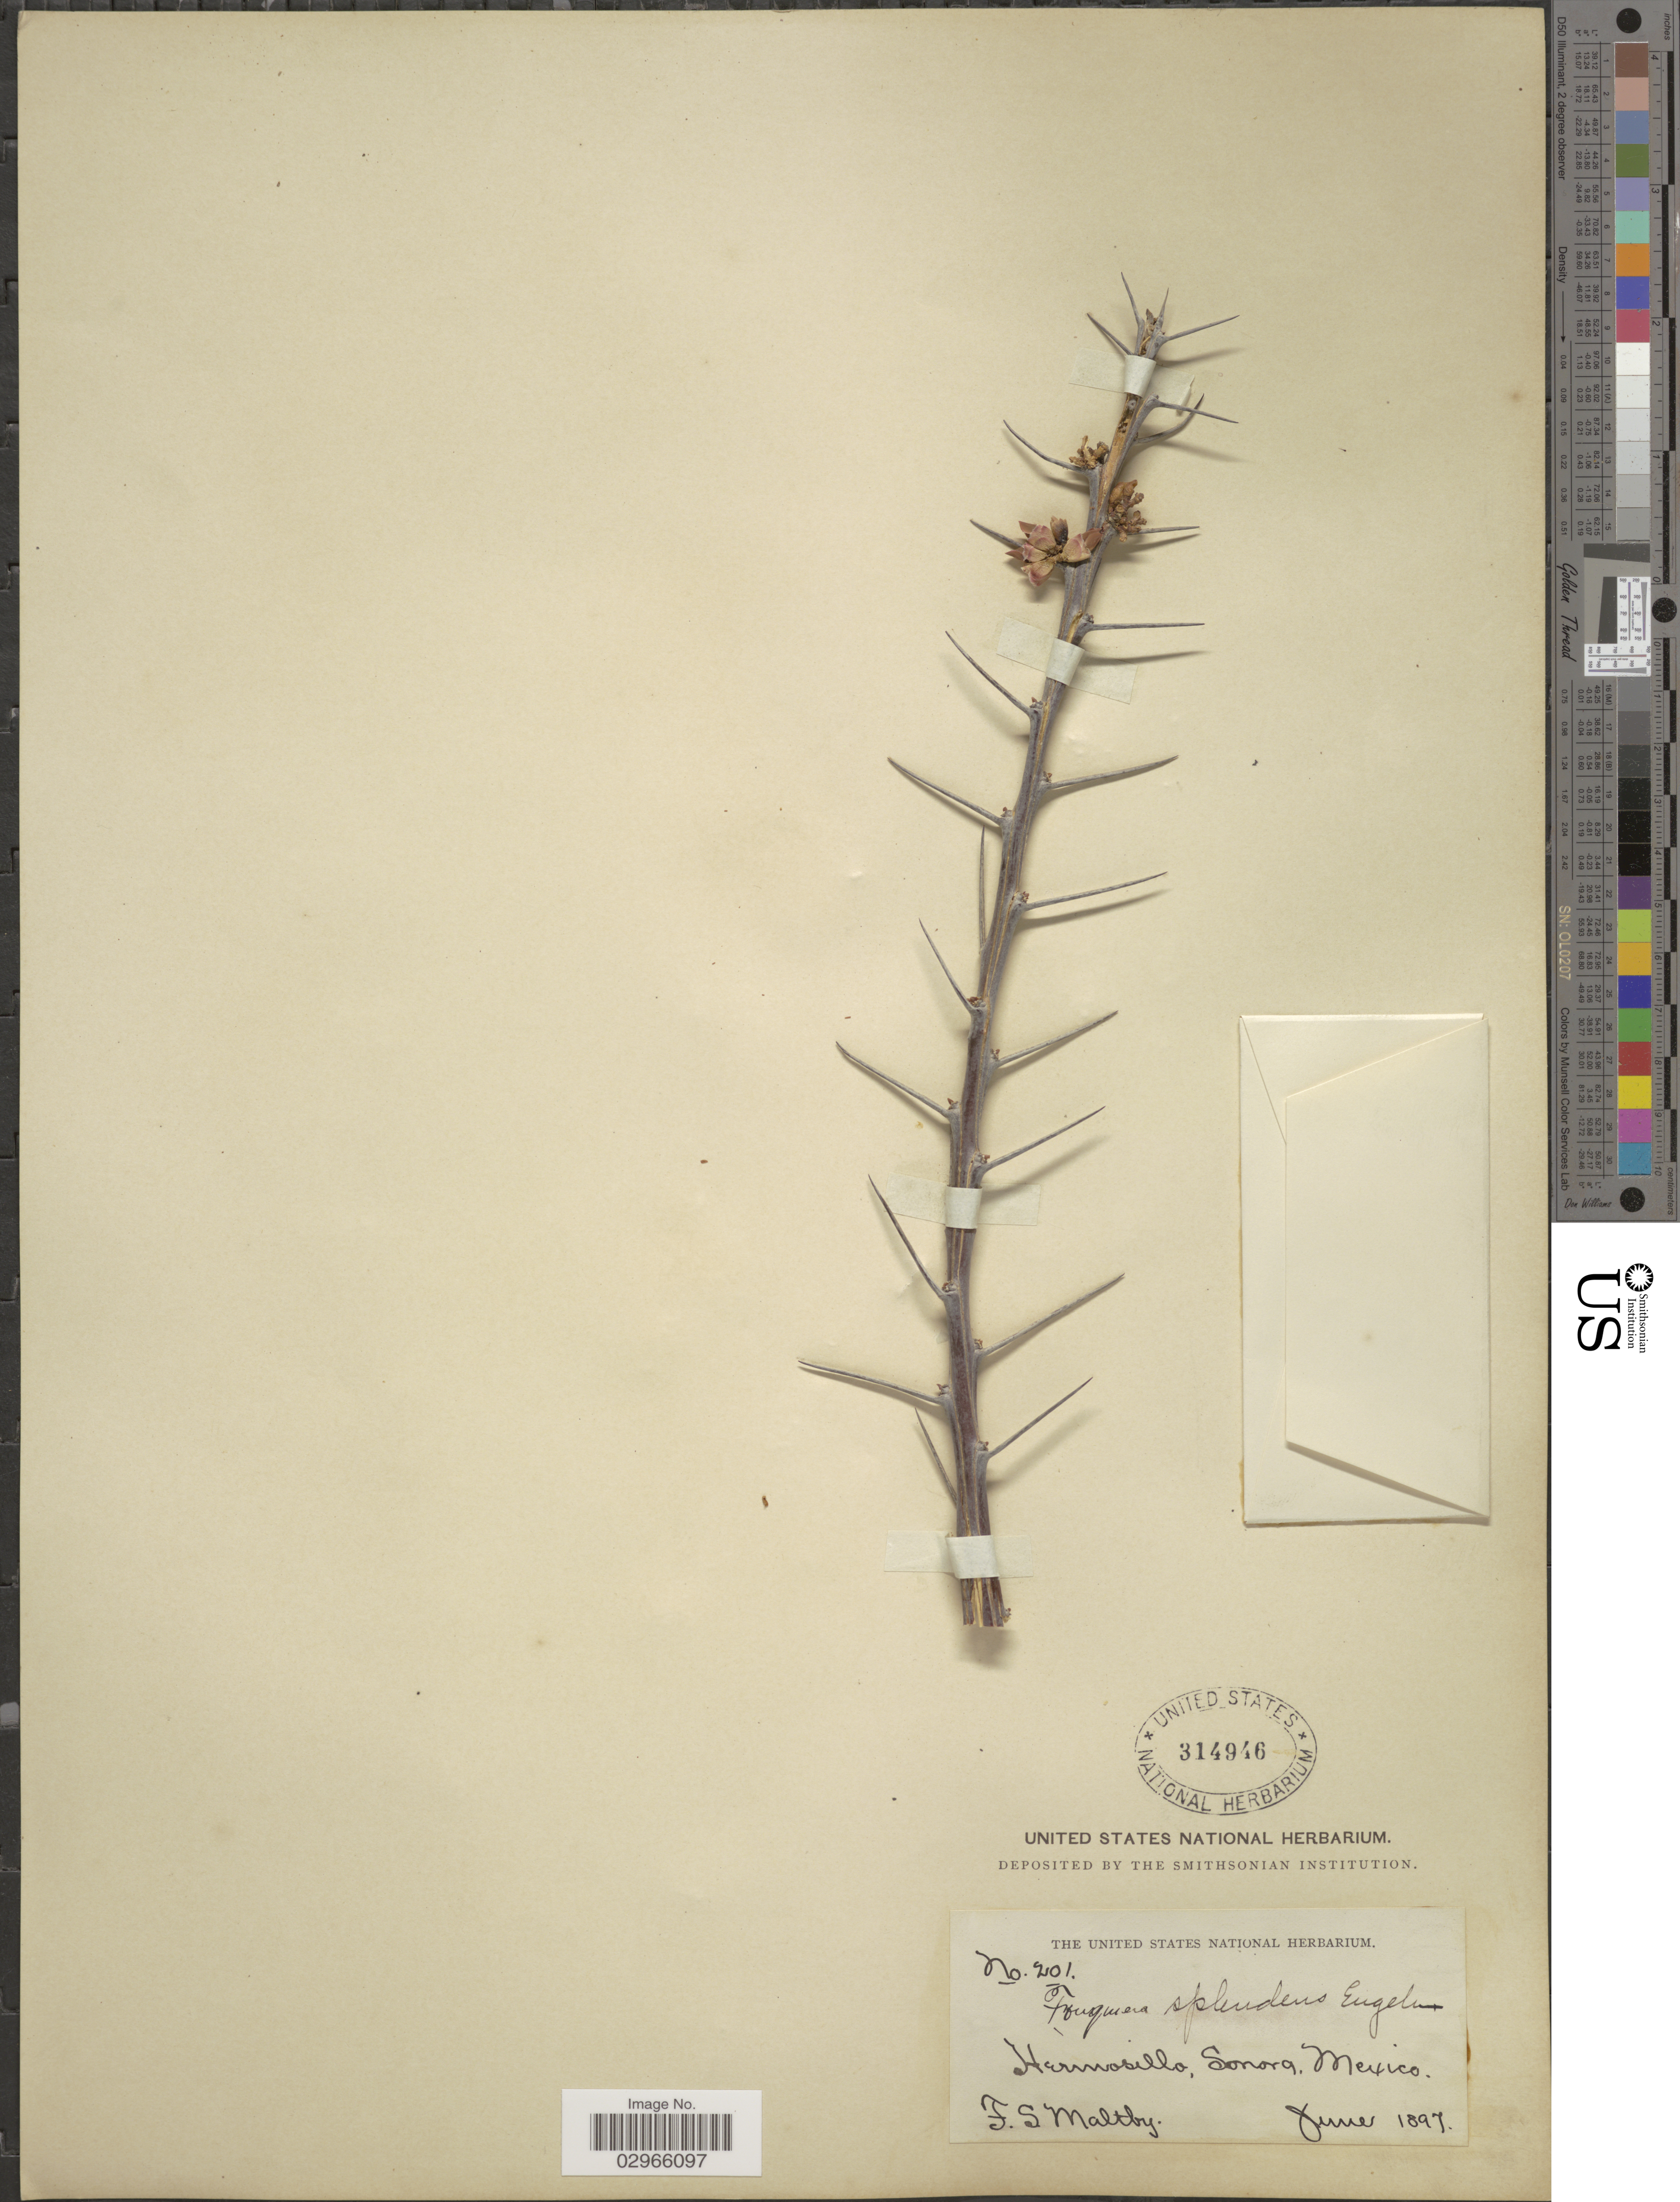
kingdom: Plantae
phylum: Tracheophyta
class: Magnoliopsida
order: Ericales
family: Fouquieriaceae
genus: Fouquieria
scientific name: Fouquieria splendens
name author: Engelm.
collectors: F. S. Maltby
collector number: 201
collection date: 1897-06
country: Mexico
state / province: Sonora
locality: Hermosillo.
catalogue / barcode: US 314946